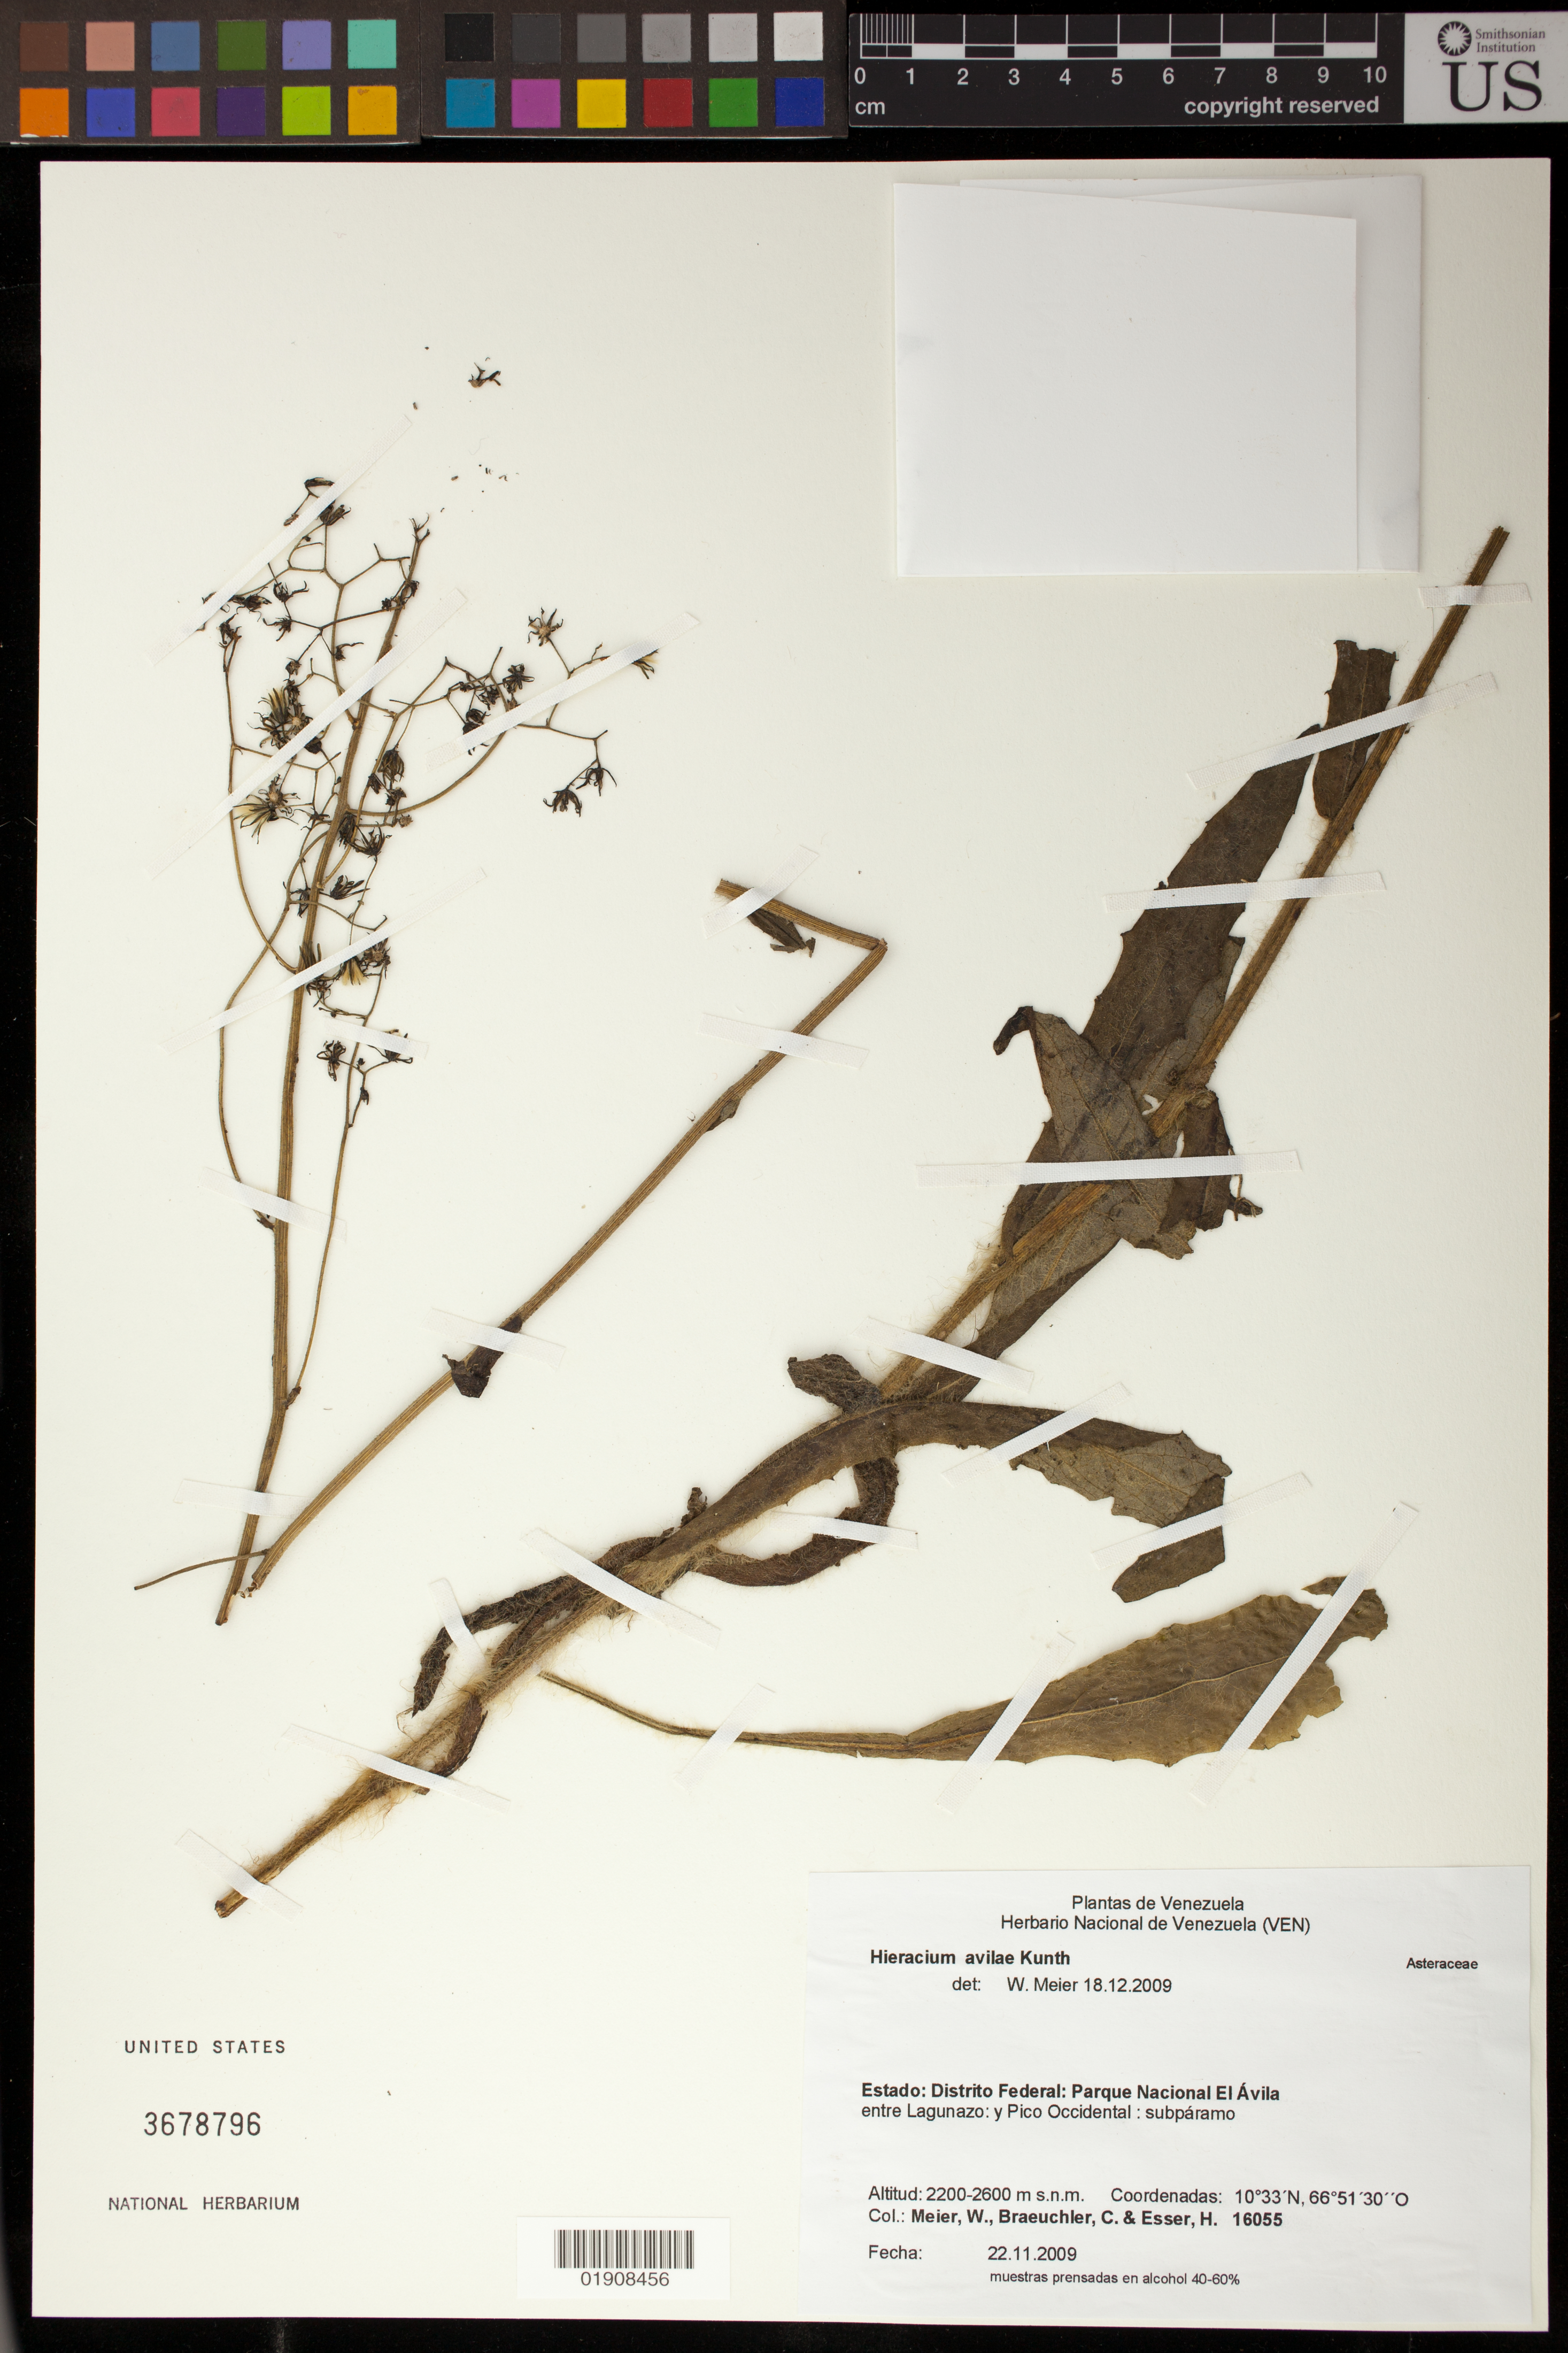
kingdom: Plantae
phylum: Tracheophyta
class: Magnoliopsida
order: Asterales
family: Asteraceae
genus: Hieracium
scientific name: Hieracium avilae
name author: Kunth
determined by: Meier, Winfried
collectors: W. Meier, C. Braeuchler & H. Esser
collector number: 16055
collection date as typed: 28 Nov 2009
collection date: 2009-11-28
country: Venezuela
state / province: Miranda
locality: Parque Nacional El Avila entre Lagunazo: y Pico Occidental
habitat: subparamo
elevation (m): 2200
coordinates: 10 33 N, 66 51 30 O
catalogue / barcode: US 3678796